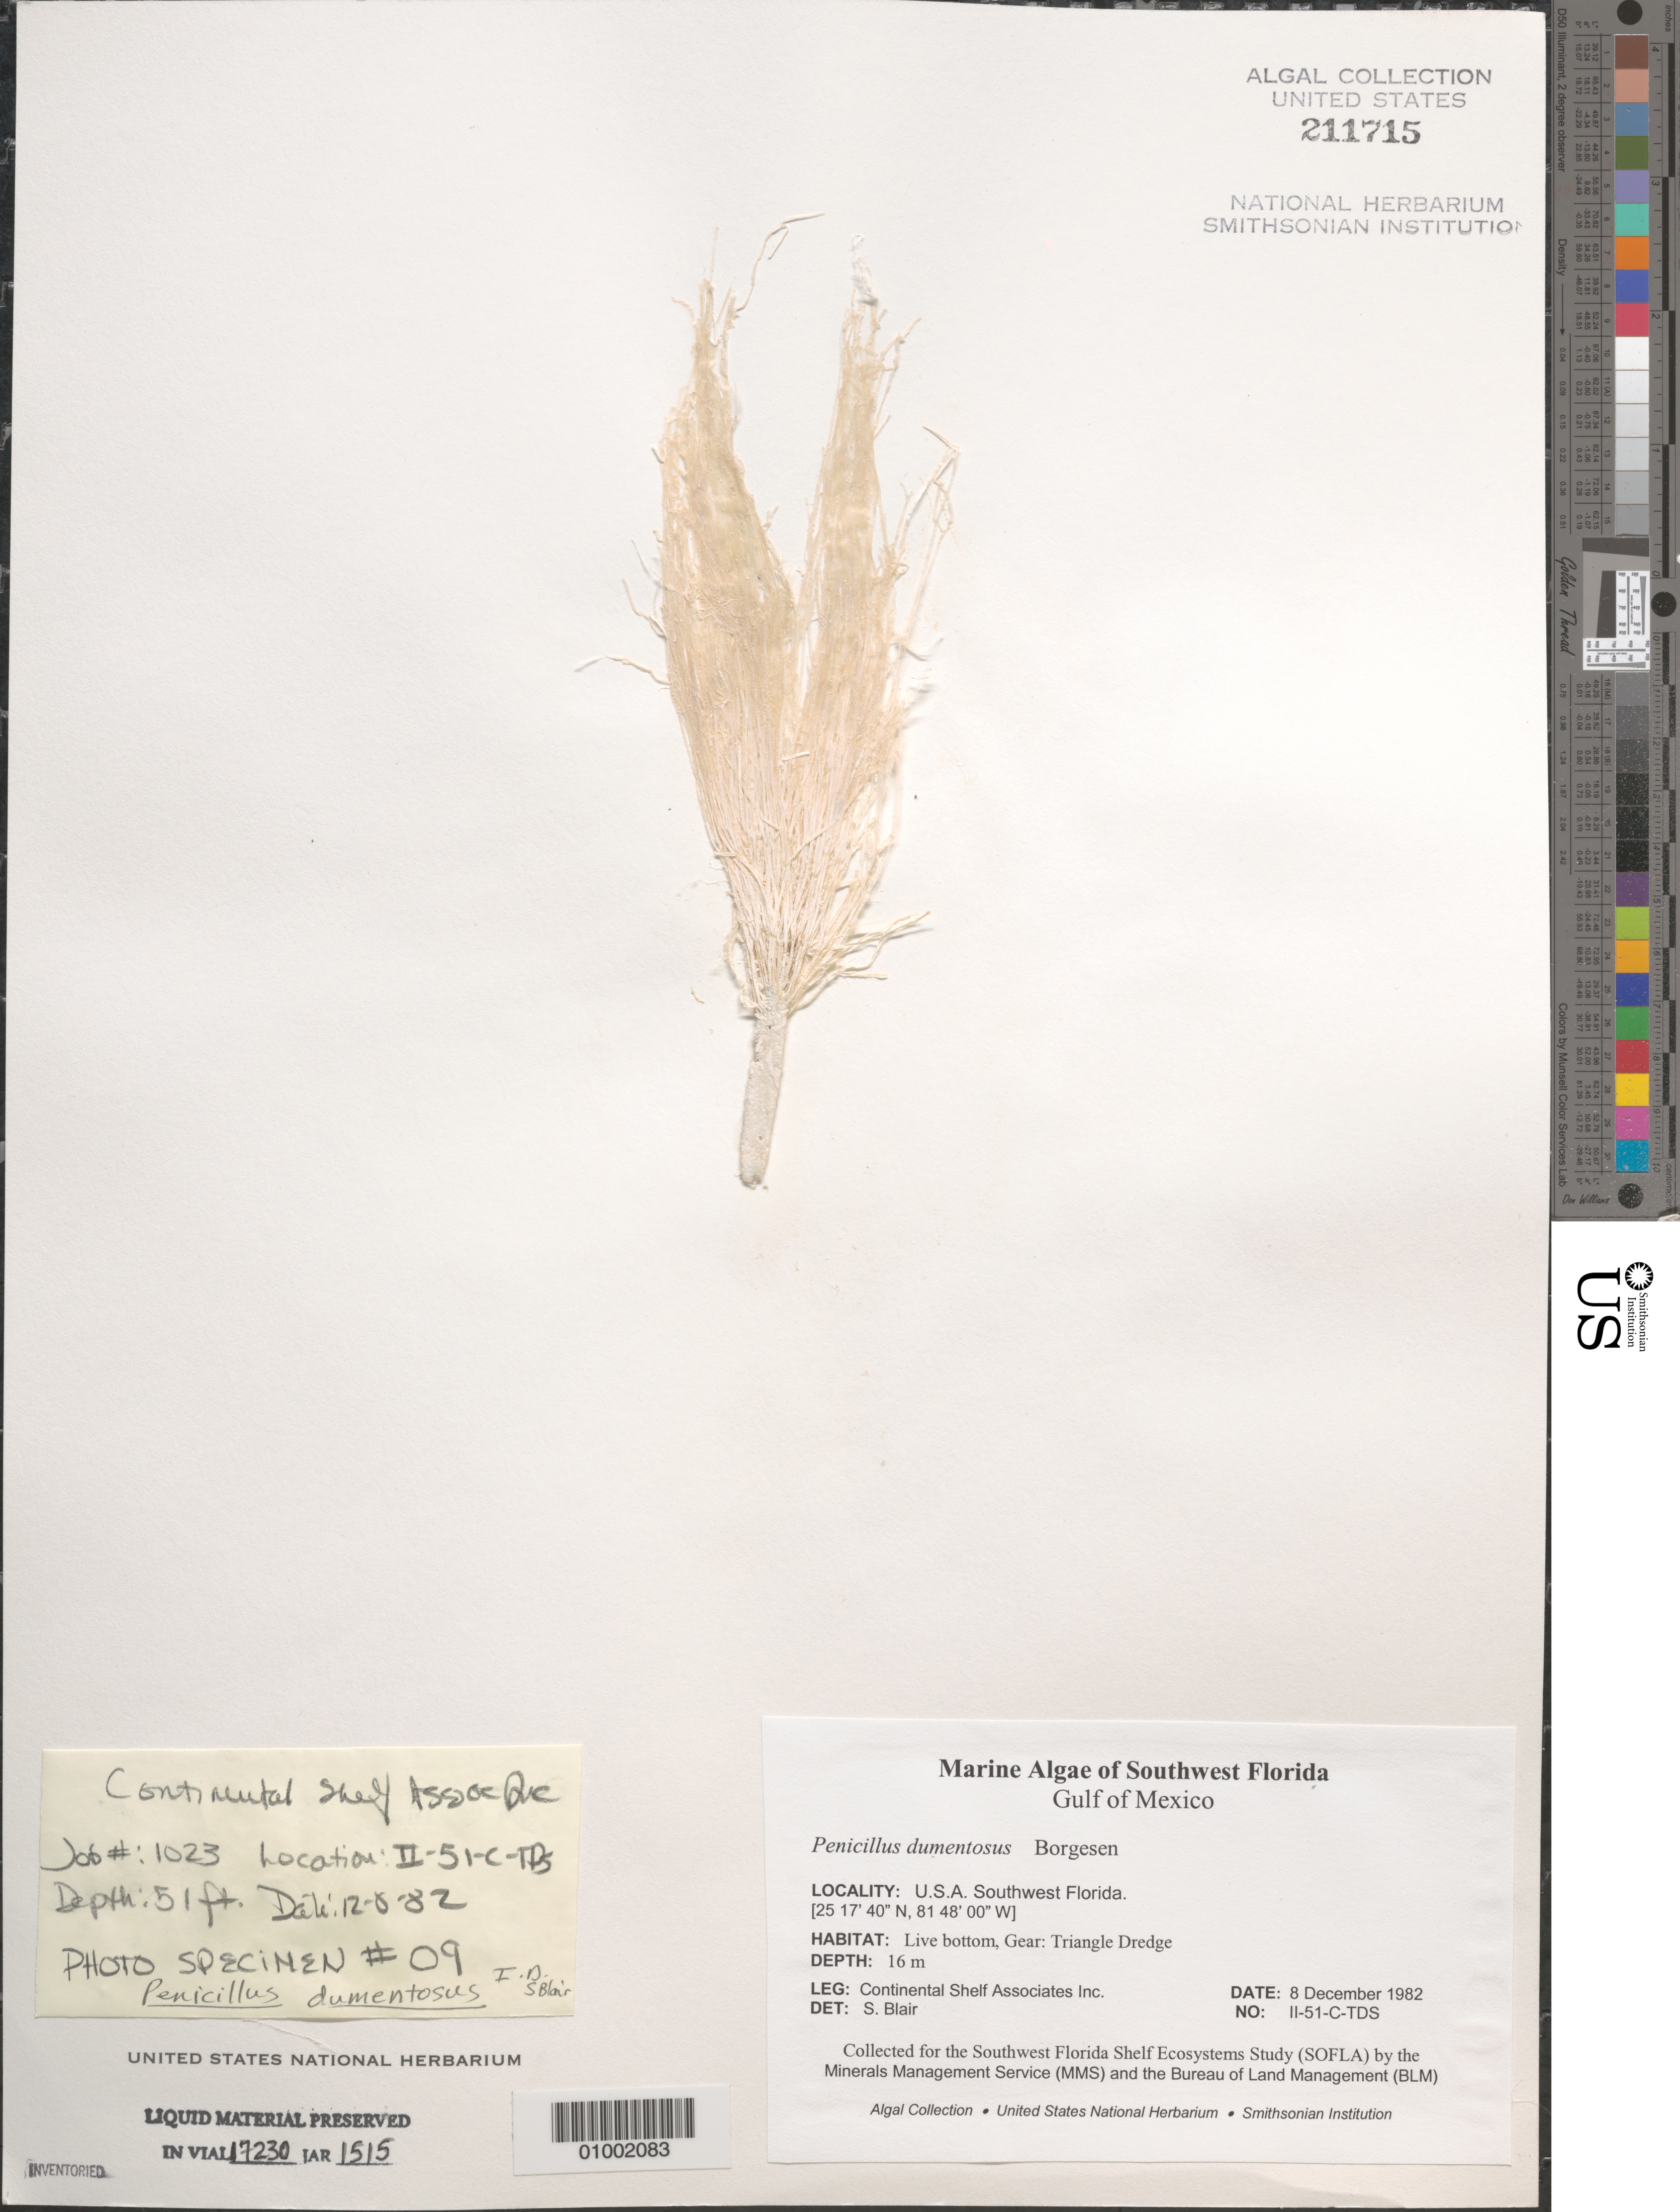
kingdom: Plantae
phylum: Chlorophyta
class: Ulvophyceae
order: Bryopsidales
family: Udoteaceae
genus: Penicillus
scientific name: Penicillus dumetosus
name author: (J.V.Lamouroux) Blainville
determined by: Blair, S. M.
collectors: Continental Shelf Associates Inc.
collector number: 1023-II-51-C-TDS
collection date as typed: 08 Dec 1982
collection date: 1982-12-08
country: United States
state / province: Florida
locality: Gulf of Mexico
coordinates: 25 17'40"N, 81 48'00"W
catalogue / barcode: US 211715